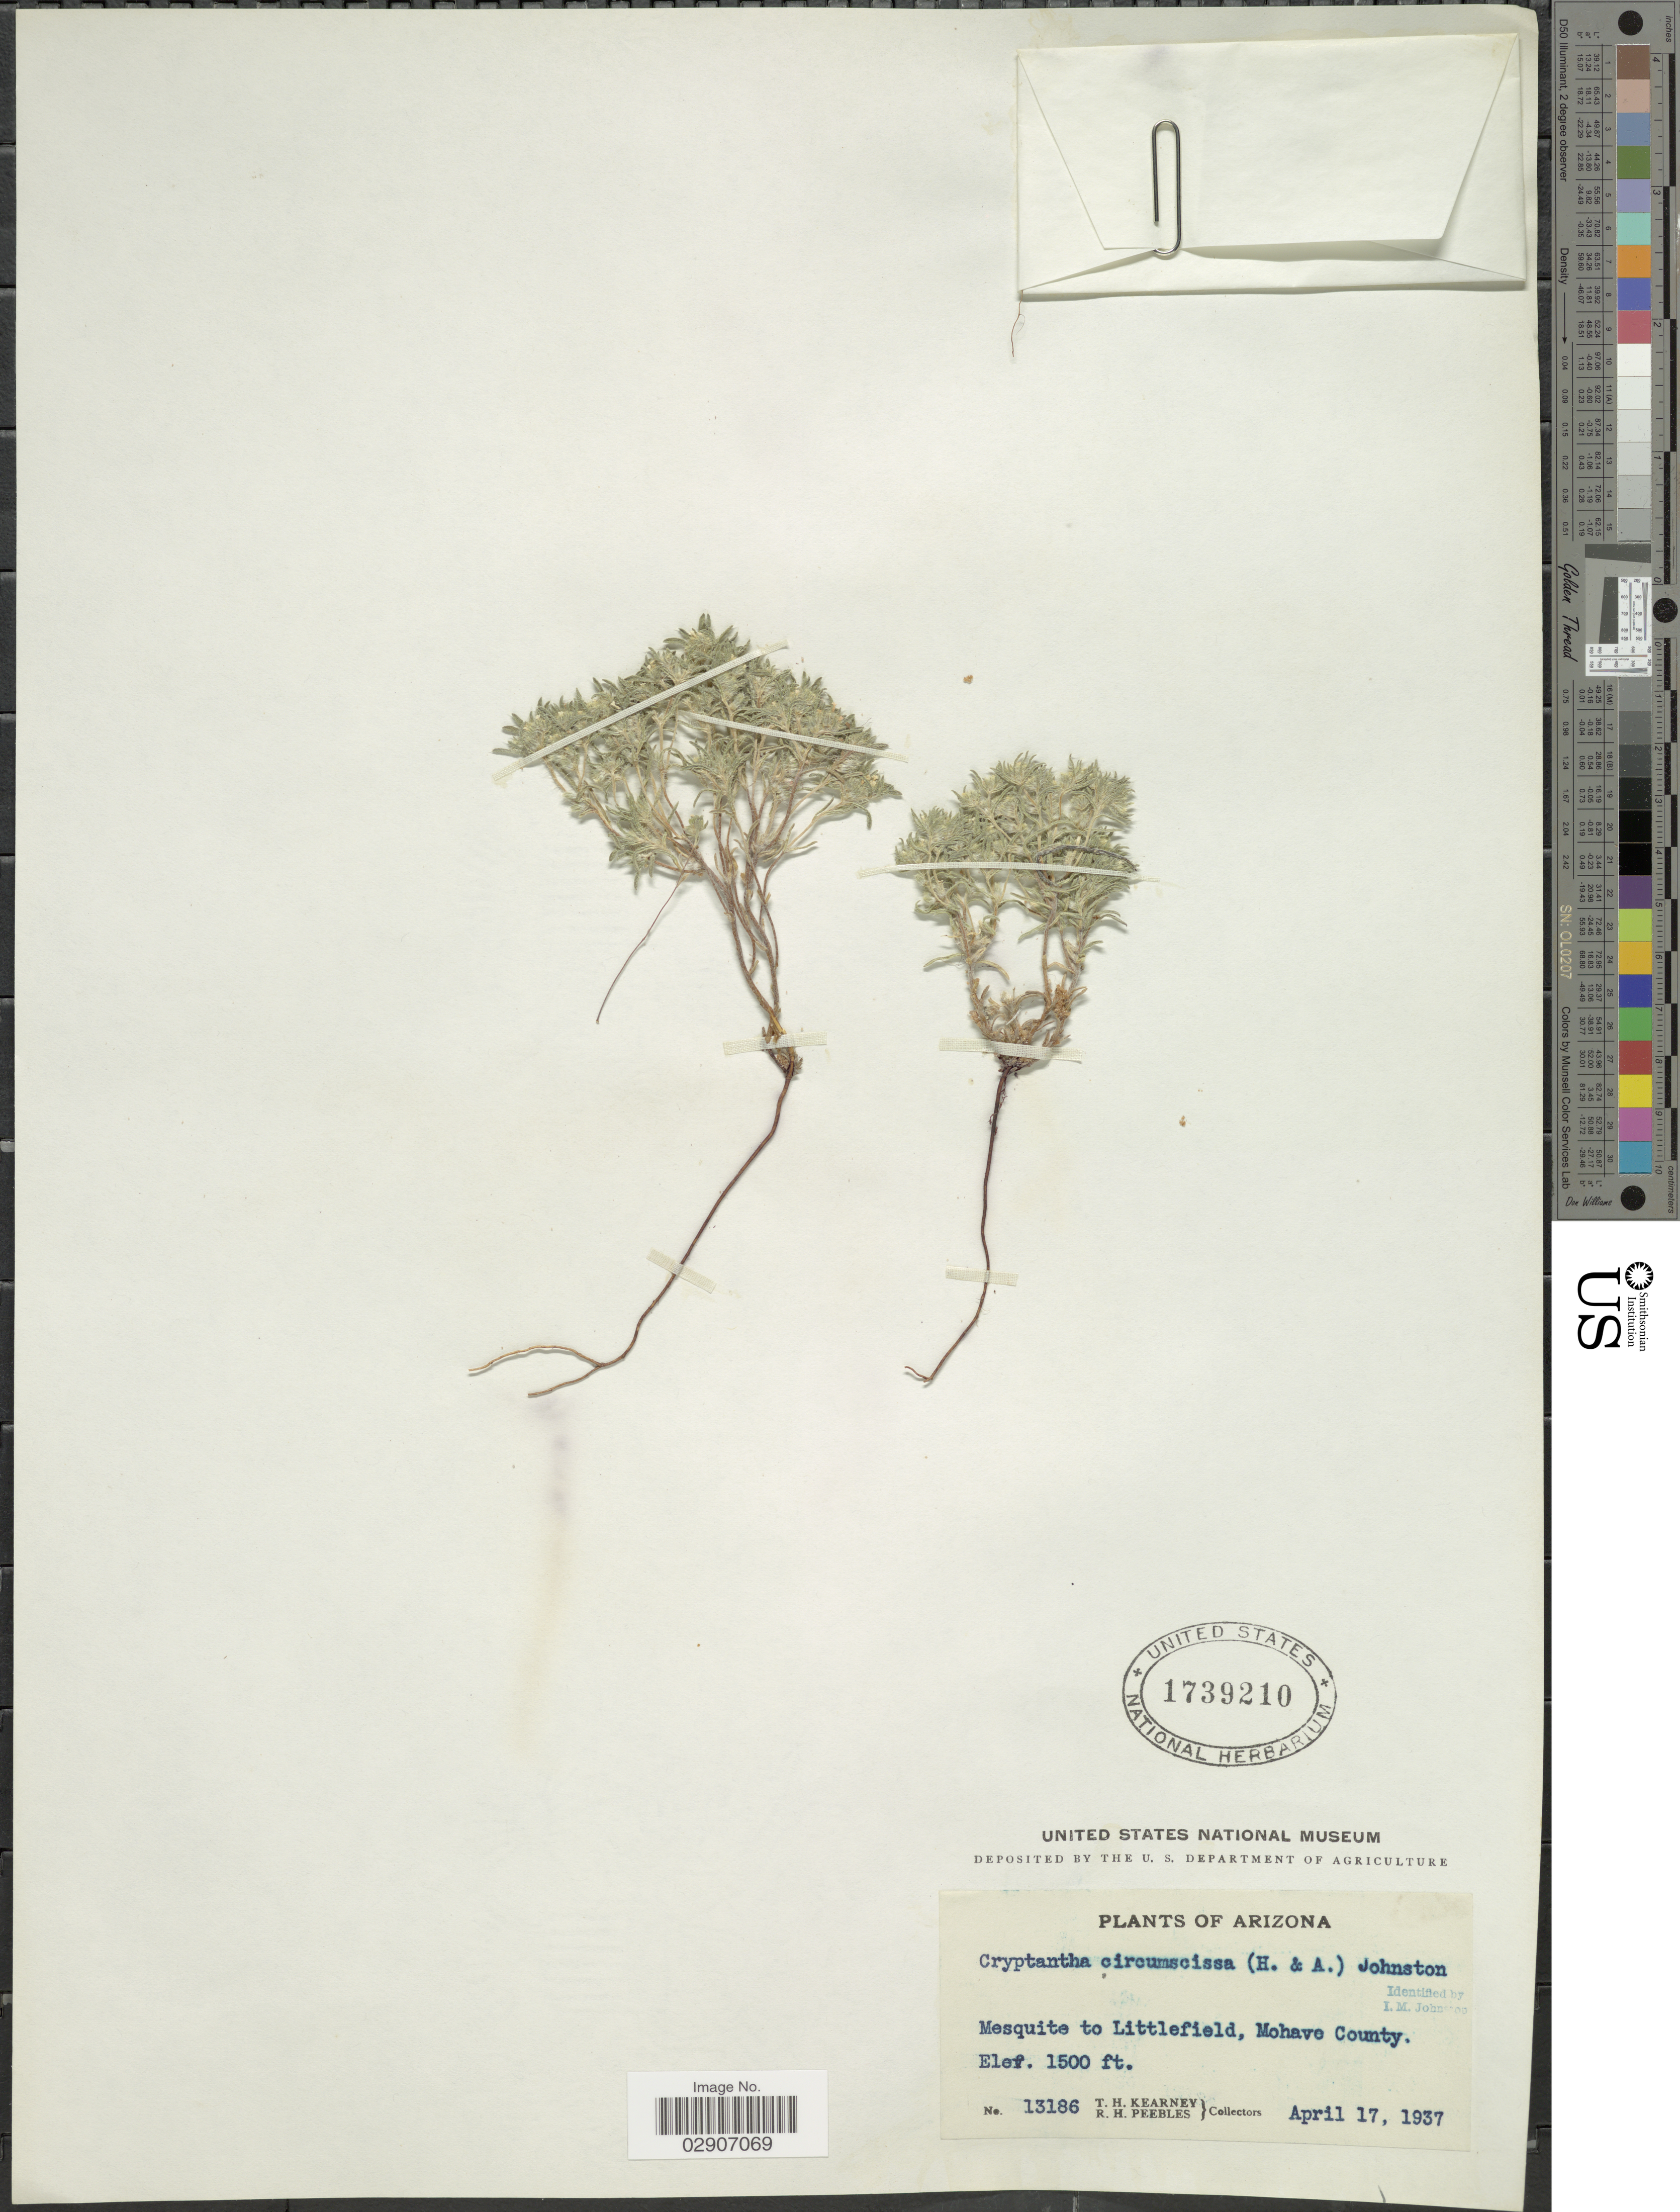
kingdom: Plantae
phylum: Tracheophyta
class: Magnoliopsida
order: Boraginales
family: Boraginaceae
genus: Cryptantha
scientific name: Cryptantha circumscissa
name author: (Hook. & Arn.) I.M. Johnst.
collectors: T. H. Kearney & R. H. Peebles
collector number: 13186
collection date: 1937-04-17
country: United States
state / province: Arizona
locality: Mesquite to Littlefield, Mohave County.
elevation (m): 457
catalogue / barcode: US 1739210